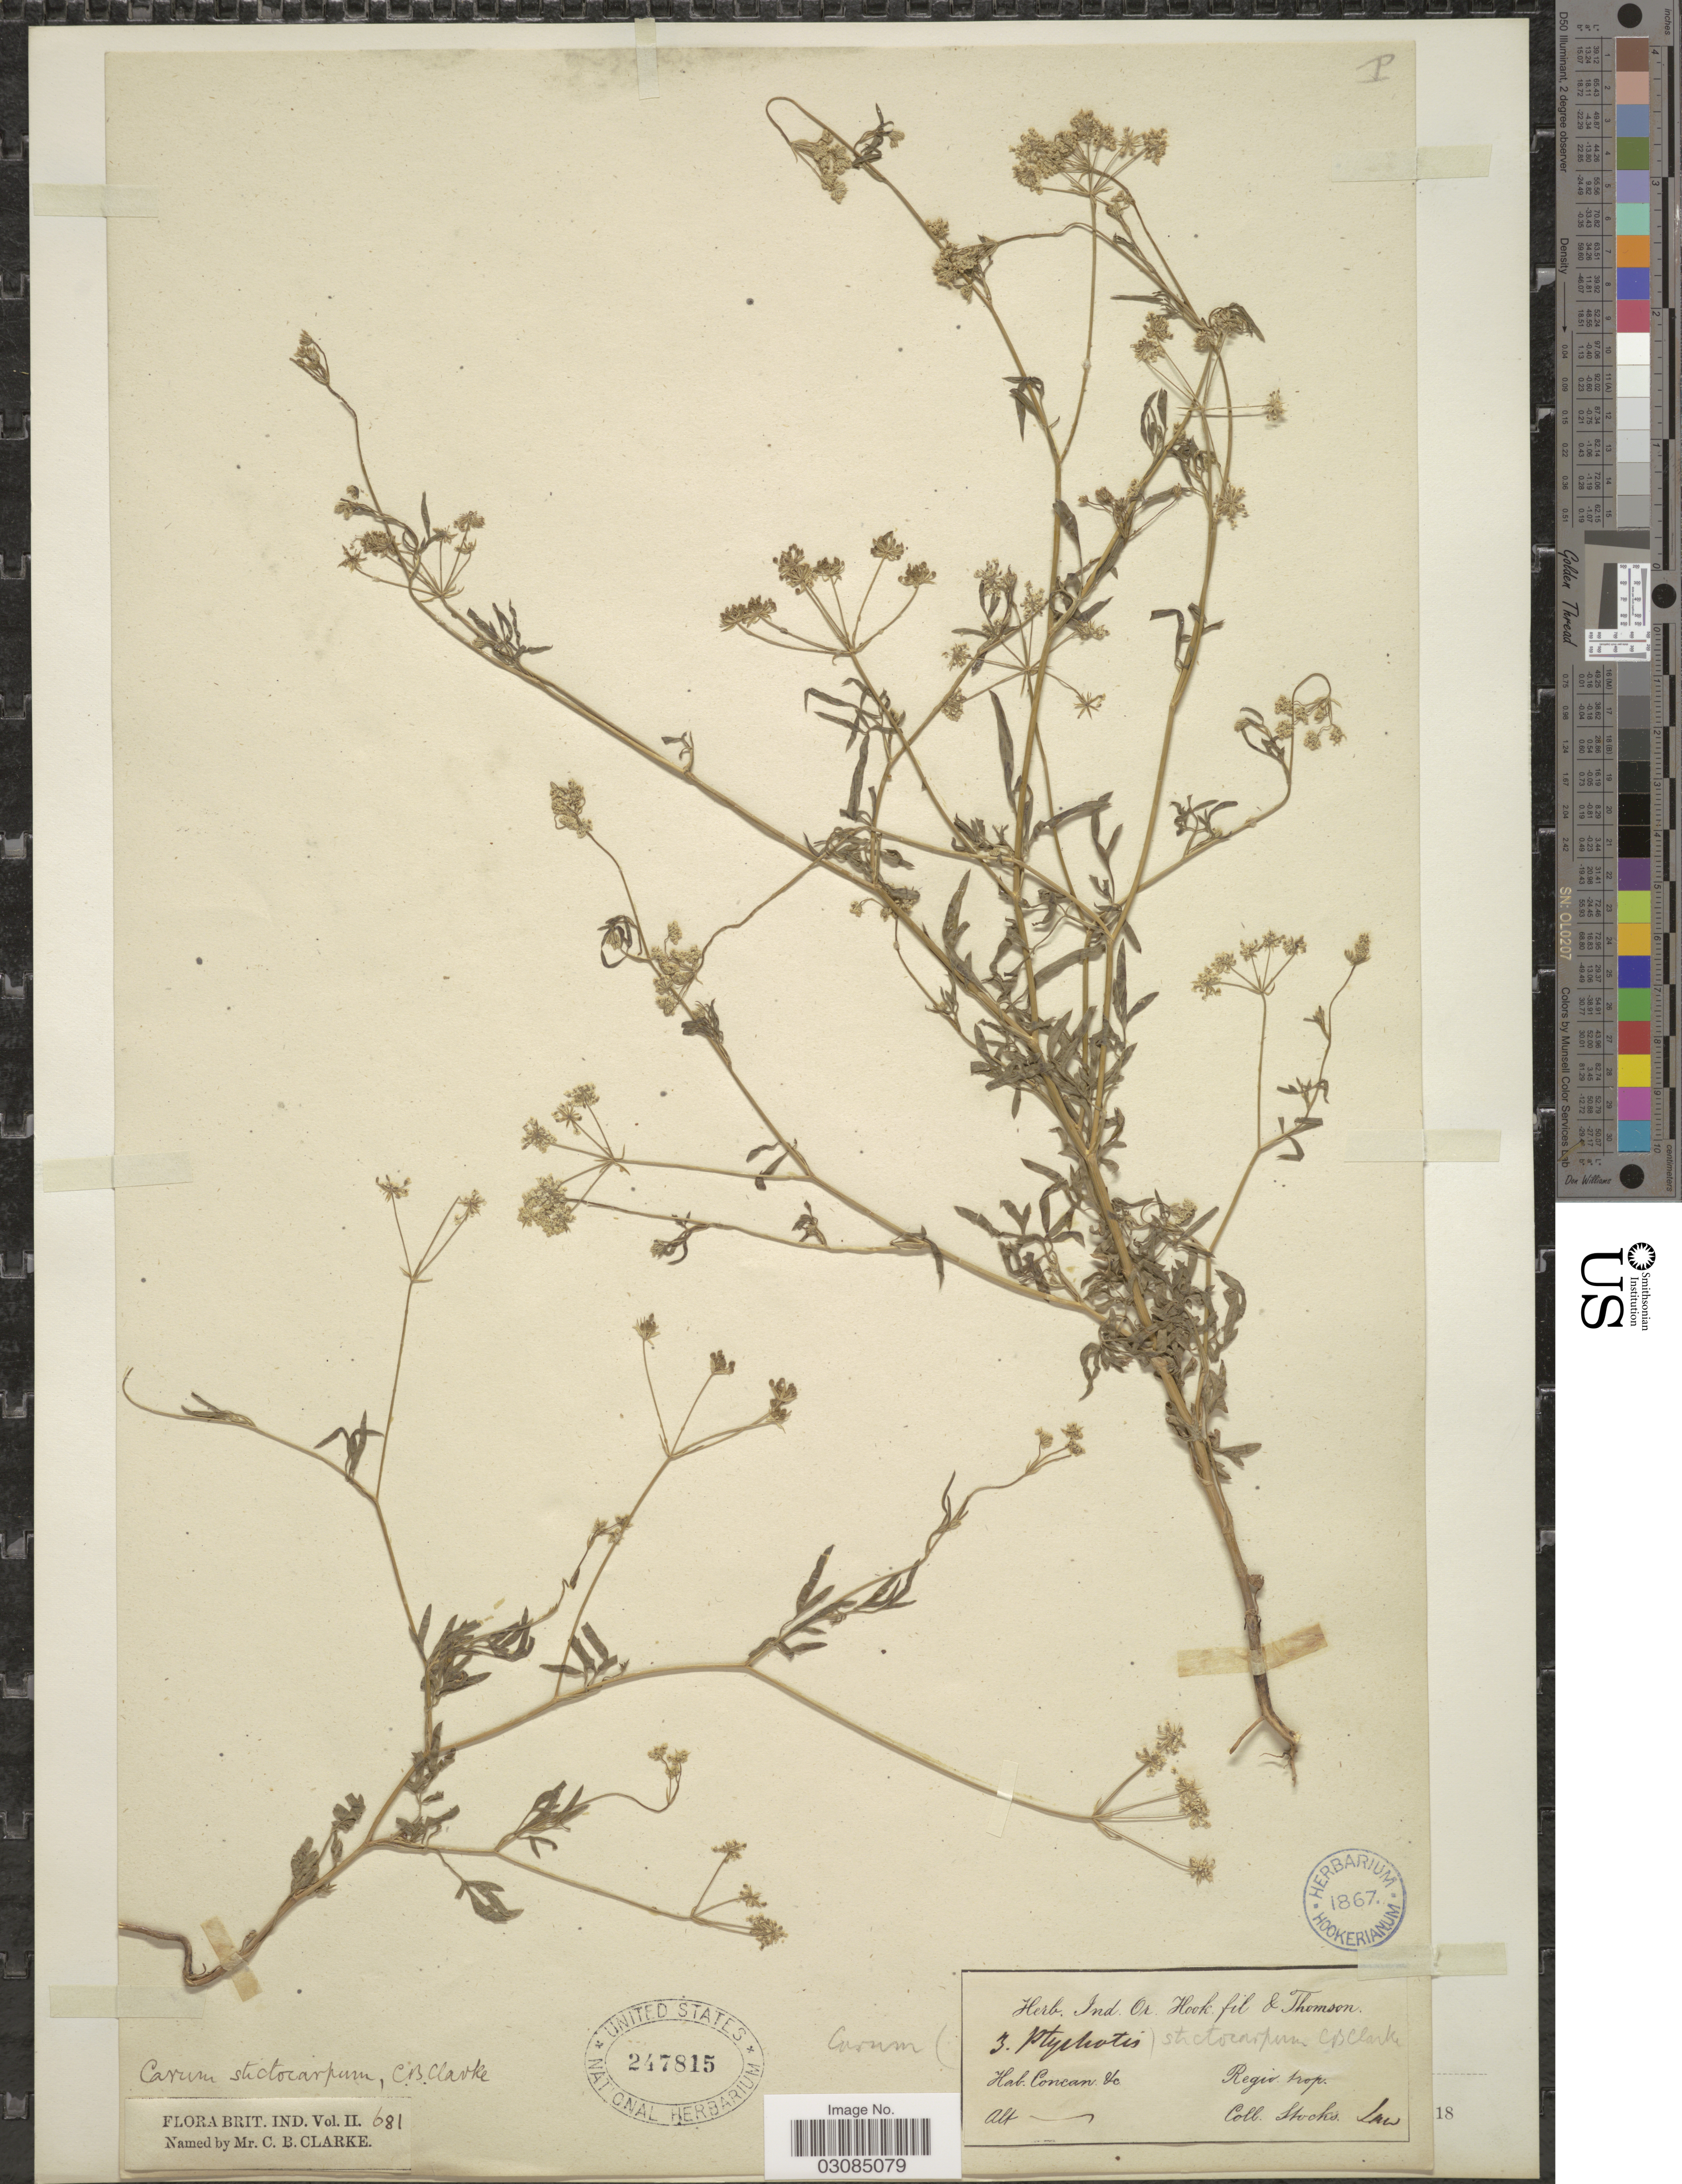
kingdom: Plantae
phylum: Tracheophyta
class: Magnoliopsida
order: Apiales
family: Apiaceae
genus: Carum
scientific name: Carum strictocarpum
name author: C.B. Clarke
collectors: J. Stocks & J. Law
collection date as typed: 18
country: India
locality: Concan &c. Regio trop.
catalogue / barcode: US 247815